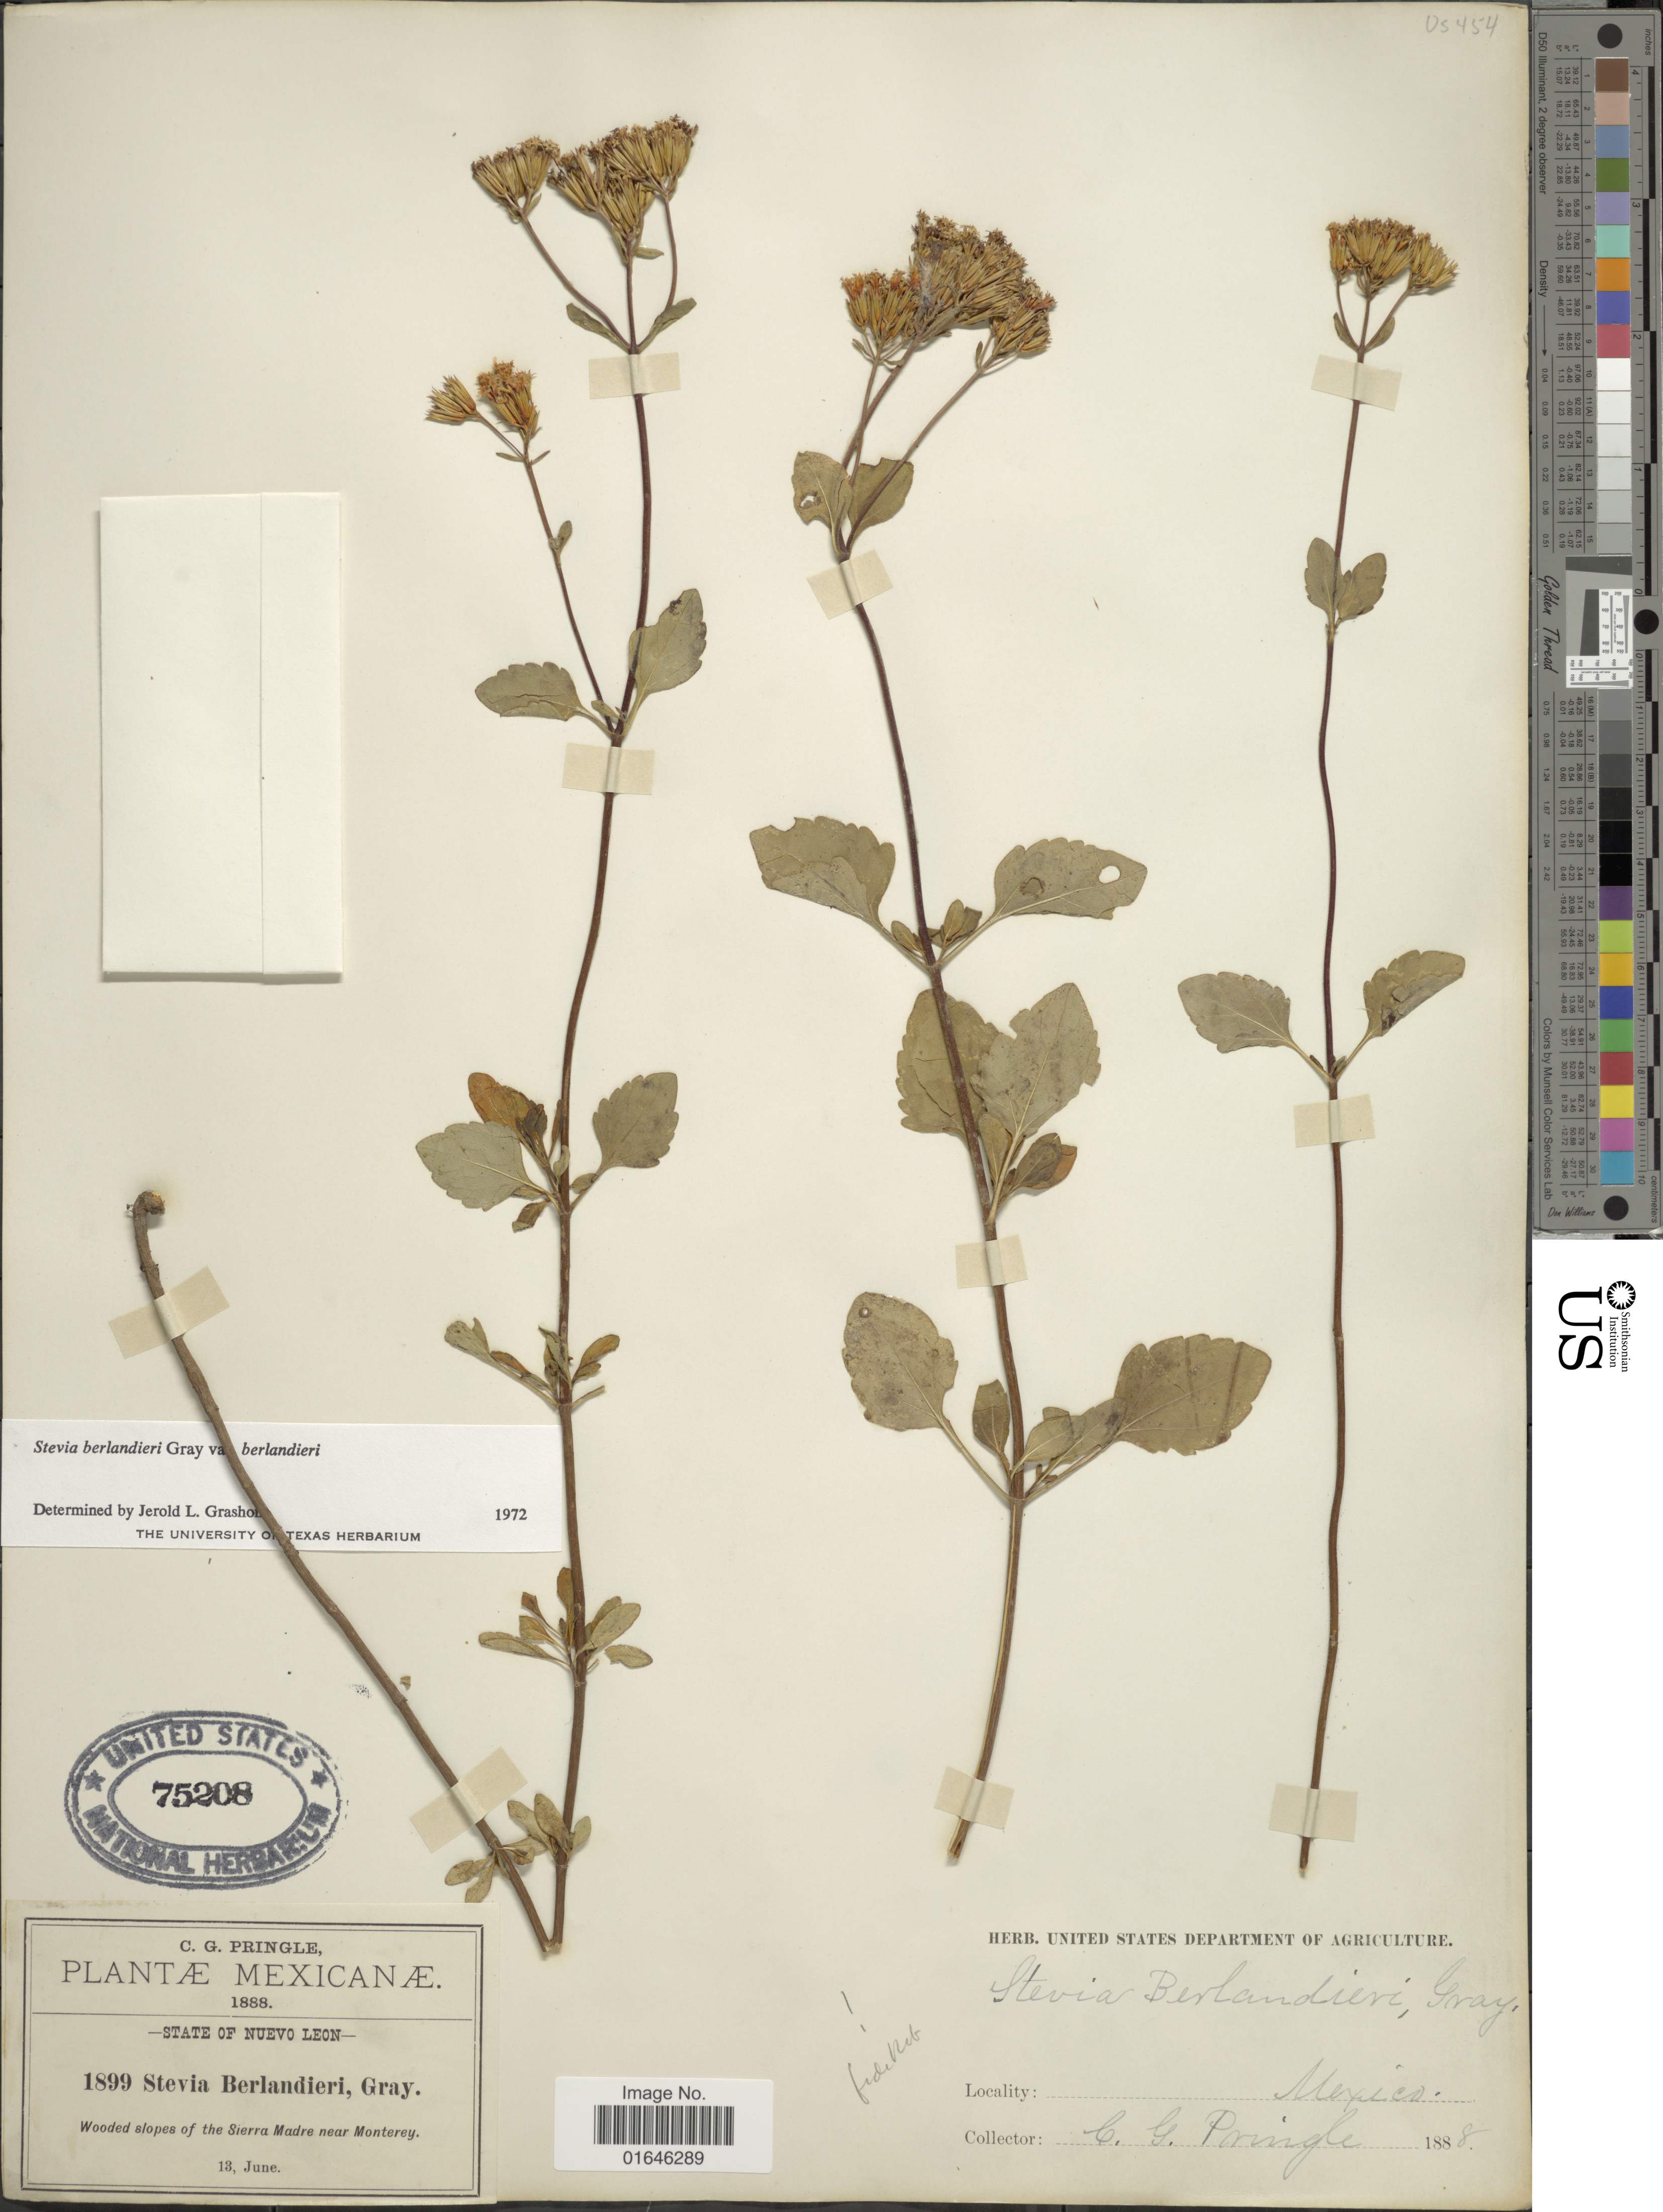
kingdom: Plantae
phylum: Tracheophyta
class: Magnoliopsida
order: Asterales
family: Asteraceae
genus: Stevia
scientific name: Stevia berlandieri var. berlandieri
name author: A. Gray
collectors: C. G. Pringle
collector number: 1899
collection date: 1888-06-13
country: Mexico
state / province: Nuevo León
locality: Wooded slopes of the Sierra Madre near Monterey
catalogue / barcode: US 75208